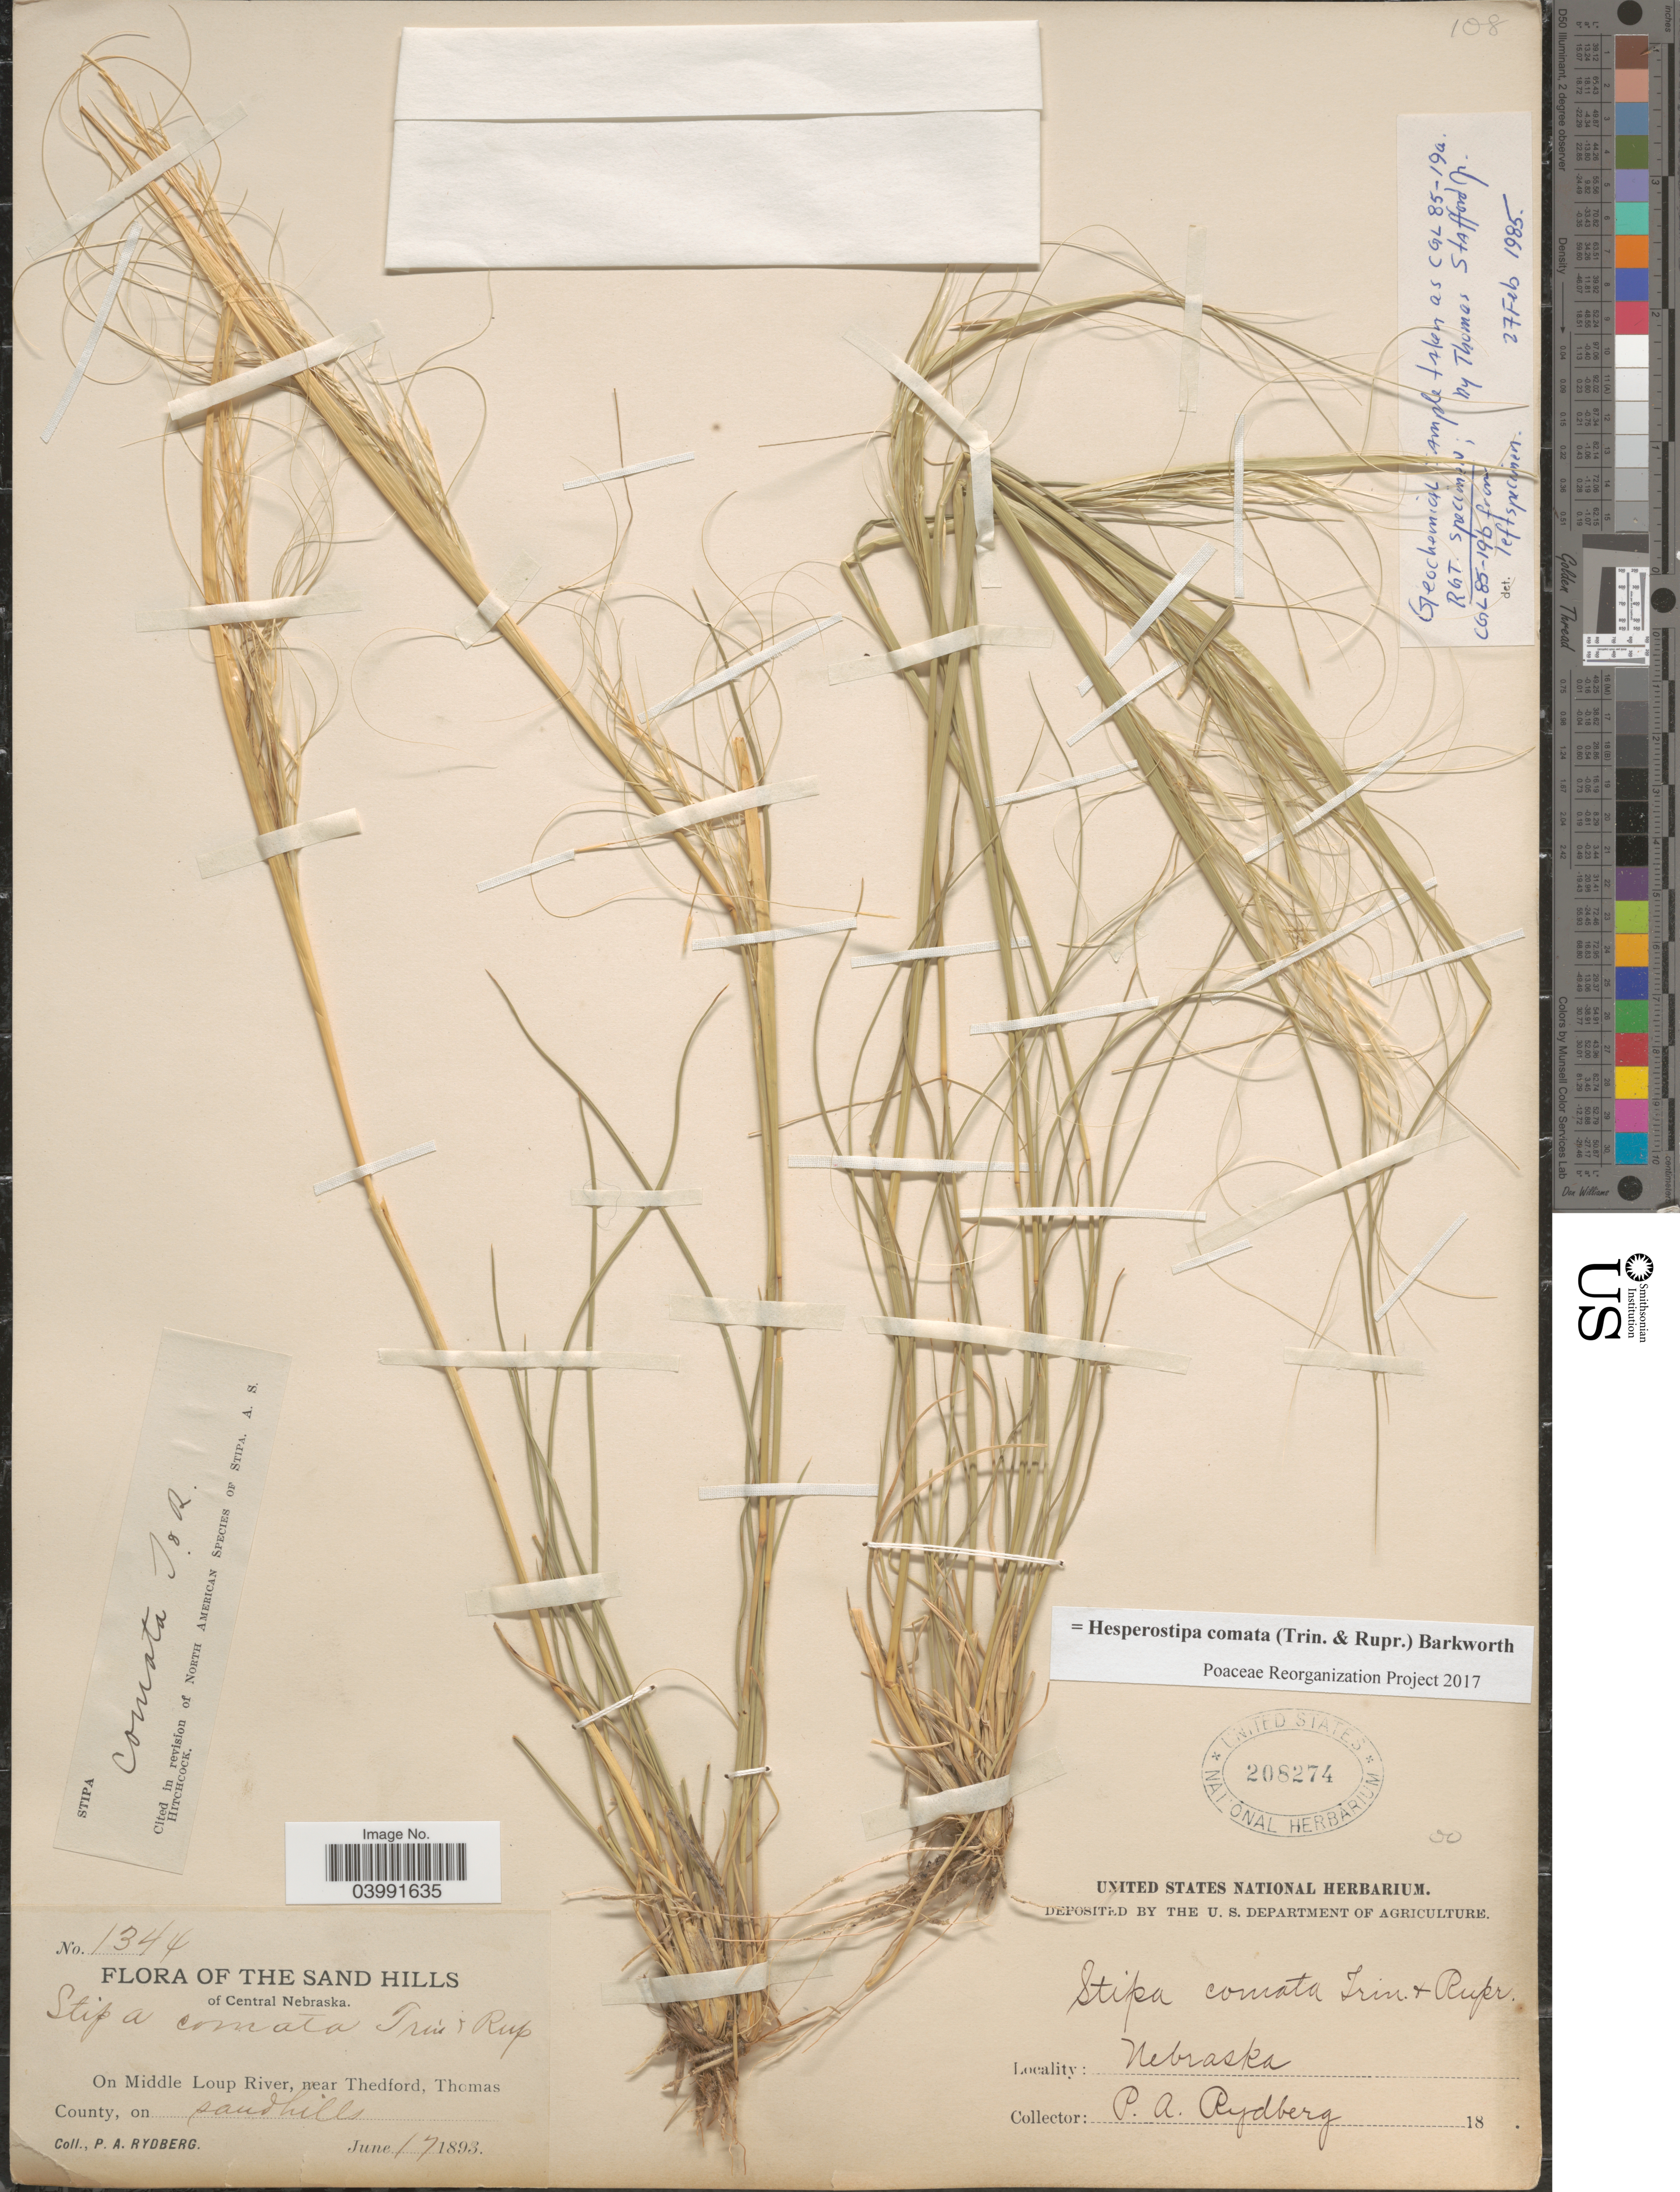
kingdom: Plantae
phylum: Tracheophyta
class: Liliopsida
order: Poales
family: Poaceae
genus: Hesperostipa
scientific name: Hesperostipa comata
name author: (Trin. & Rupr.) Barkworth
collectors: P. A. Rydberg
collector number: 1344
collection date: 1893-06-17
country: United States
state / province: Nebraska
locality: The Sand Hills of Central Nebraska. On Middle Loup River, near Thedford, Thomas County.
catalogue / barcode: US 208274